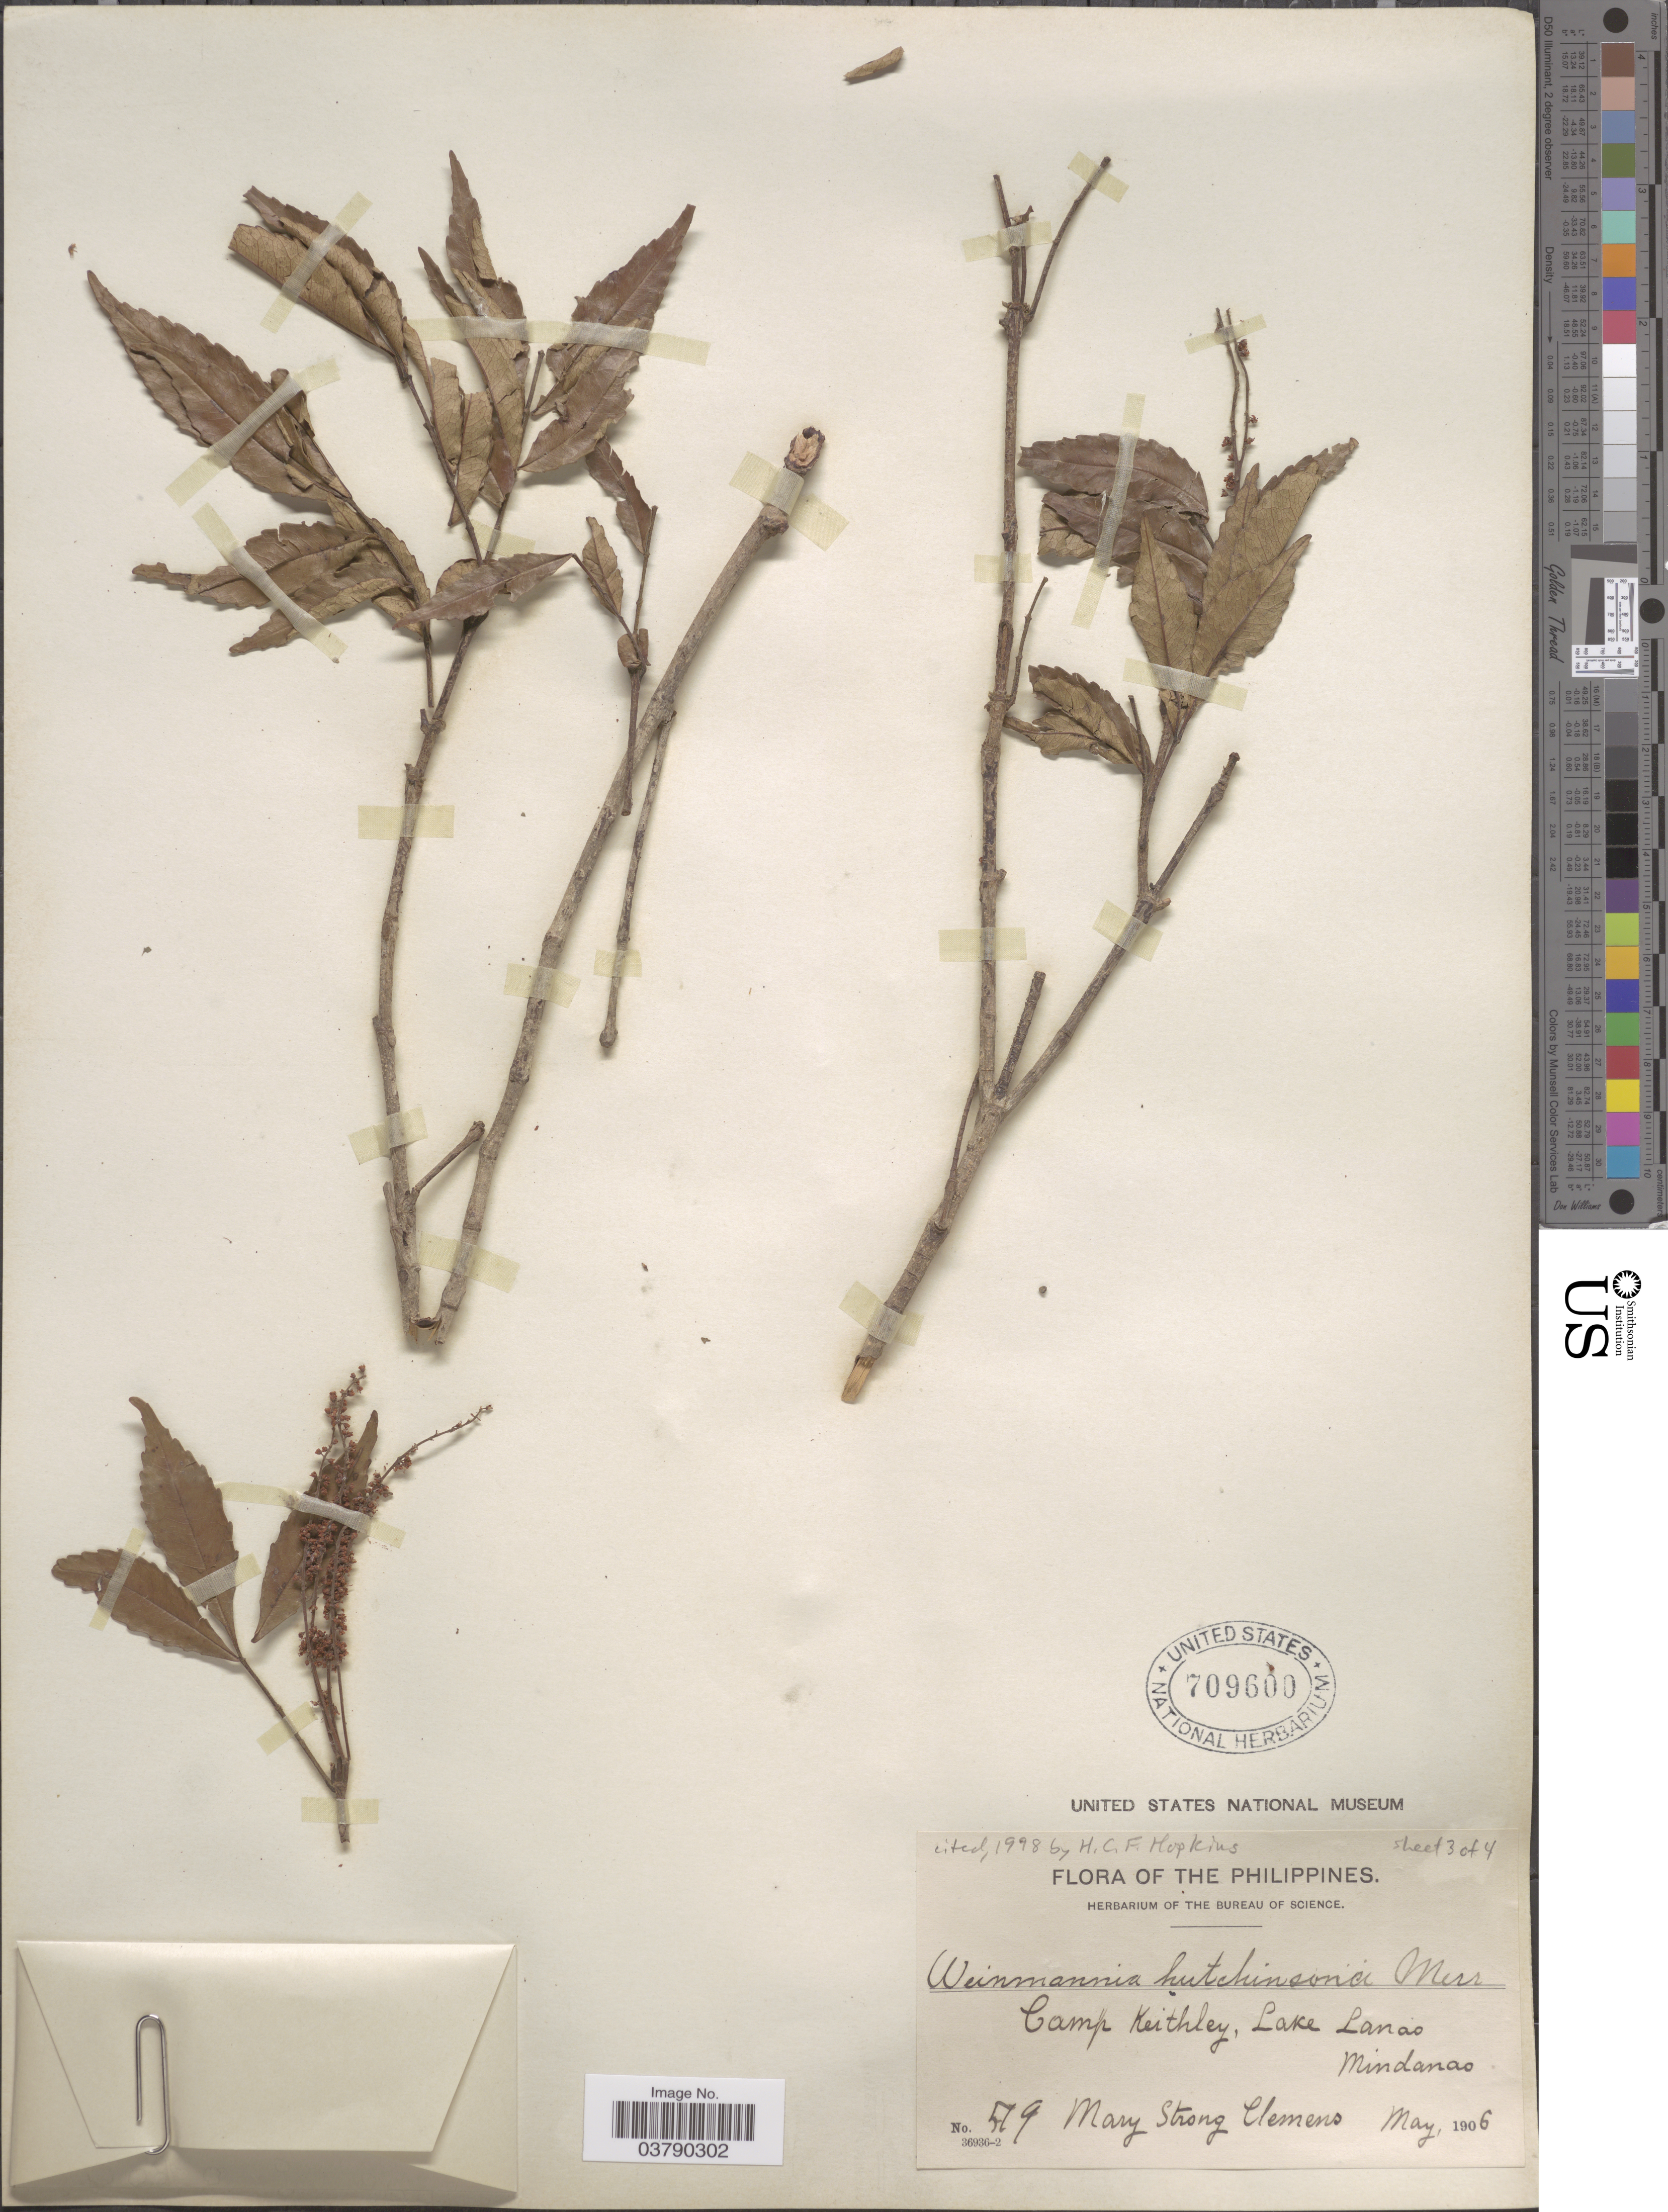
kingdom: Plantae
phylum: Tracheophyta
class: Magnoliopsida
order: Oxalidales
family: Cunoniaceae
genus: Pterophylla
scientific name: Pterophylla hutchinsonii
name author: (Merr.) Pillon & H.C. Hopkins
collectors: M. S. Clemens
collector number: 519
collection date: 1906-05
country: Philippines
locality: Camp Keithley, Lake Lanao, Mindanao.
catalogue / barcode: US 709600